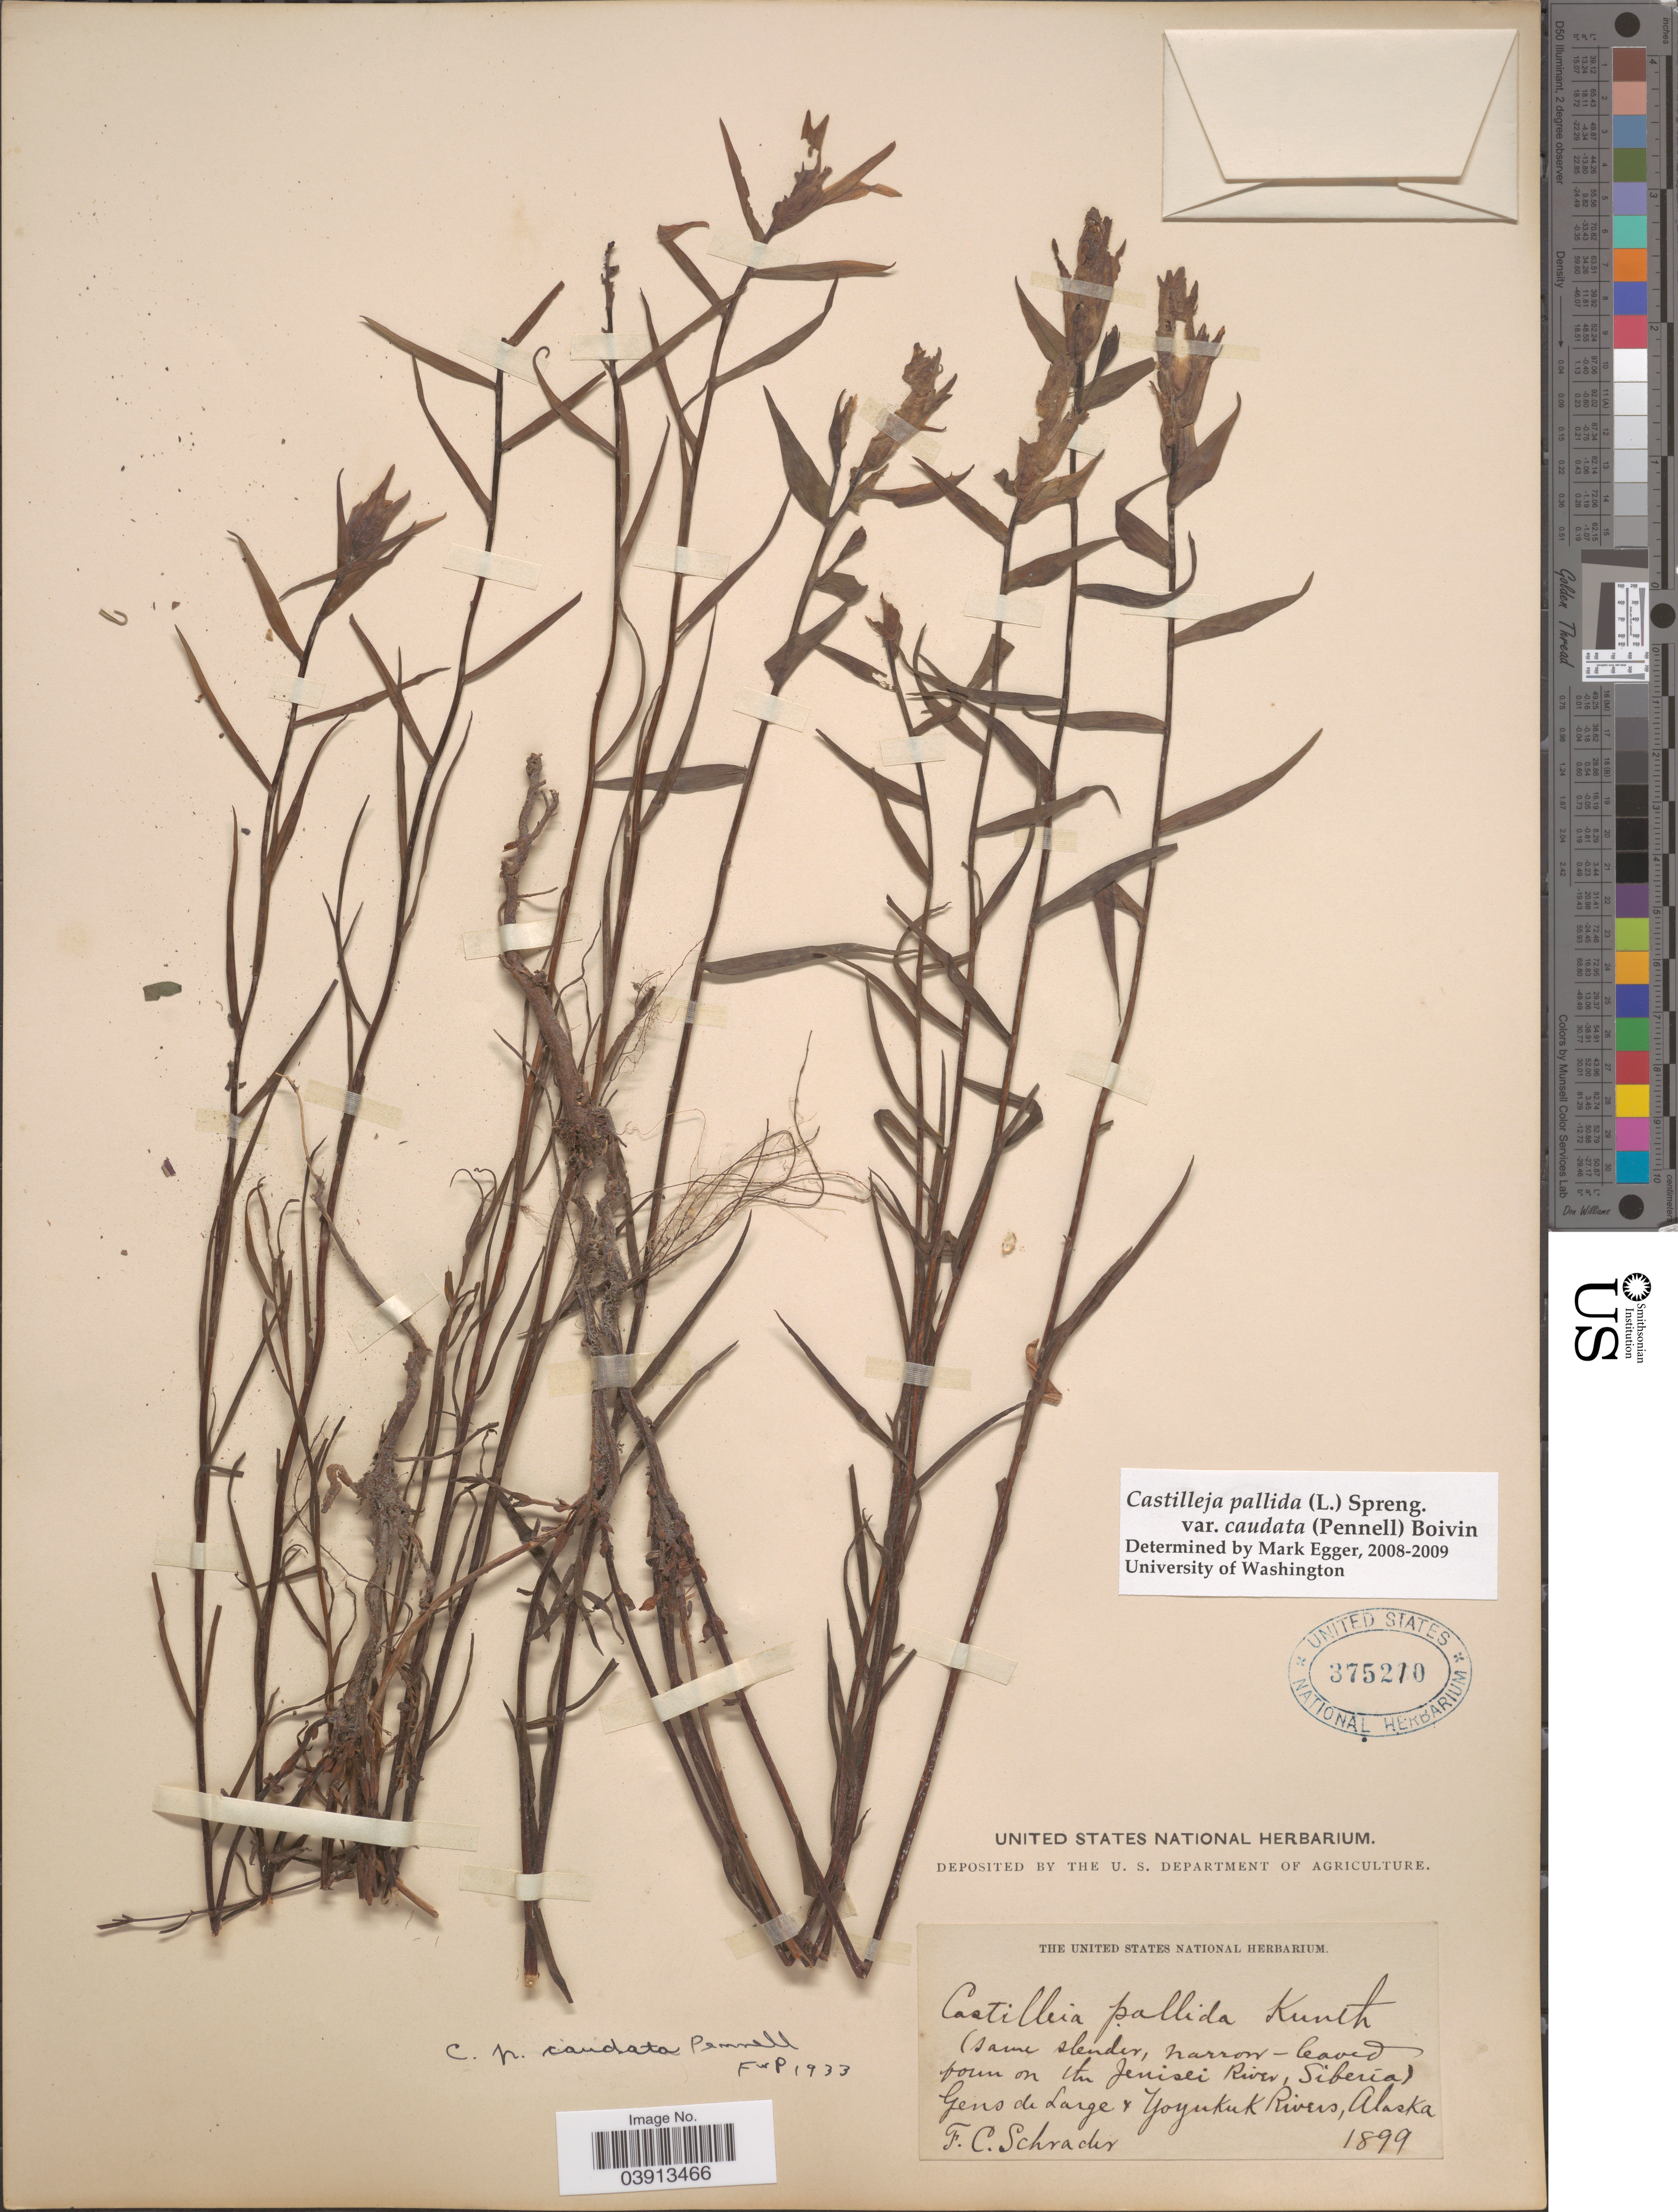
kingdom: Plantae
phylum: Tracheophyta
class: Magnoliopsida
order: Lamiales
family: Orobanchaceae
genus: Castilleja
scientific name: Castilleja pallida var. caudata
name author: (Pennell) B. Boivin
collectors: F. C. Schrader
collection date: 1899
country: United States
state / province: Alaska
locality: Gens de Large & Yoyukuk Rivers.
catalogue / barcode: US 375210